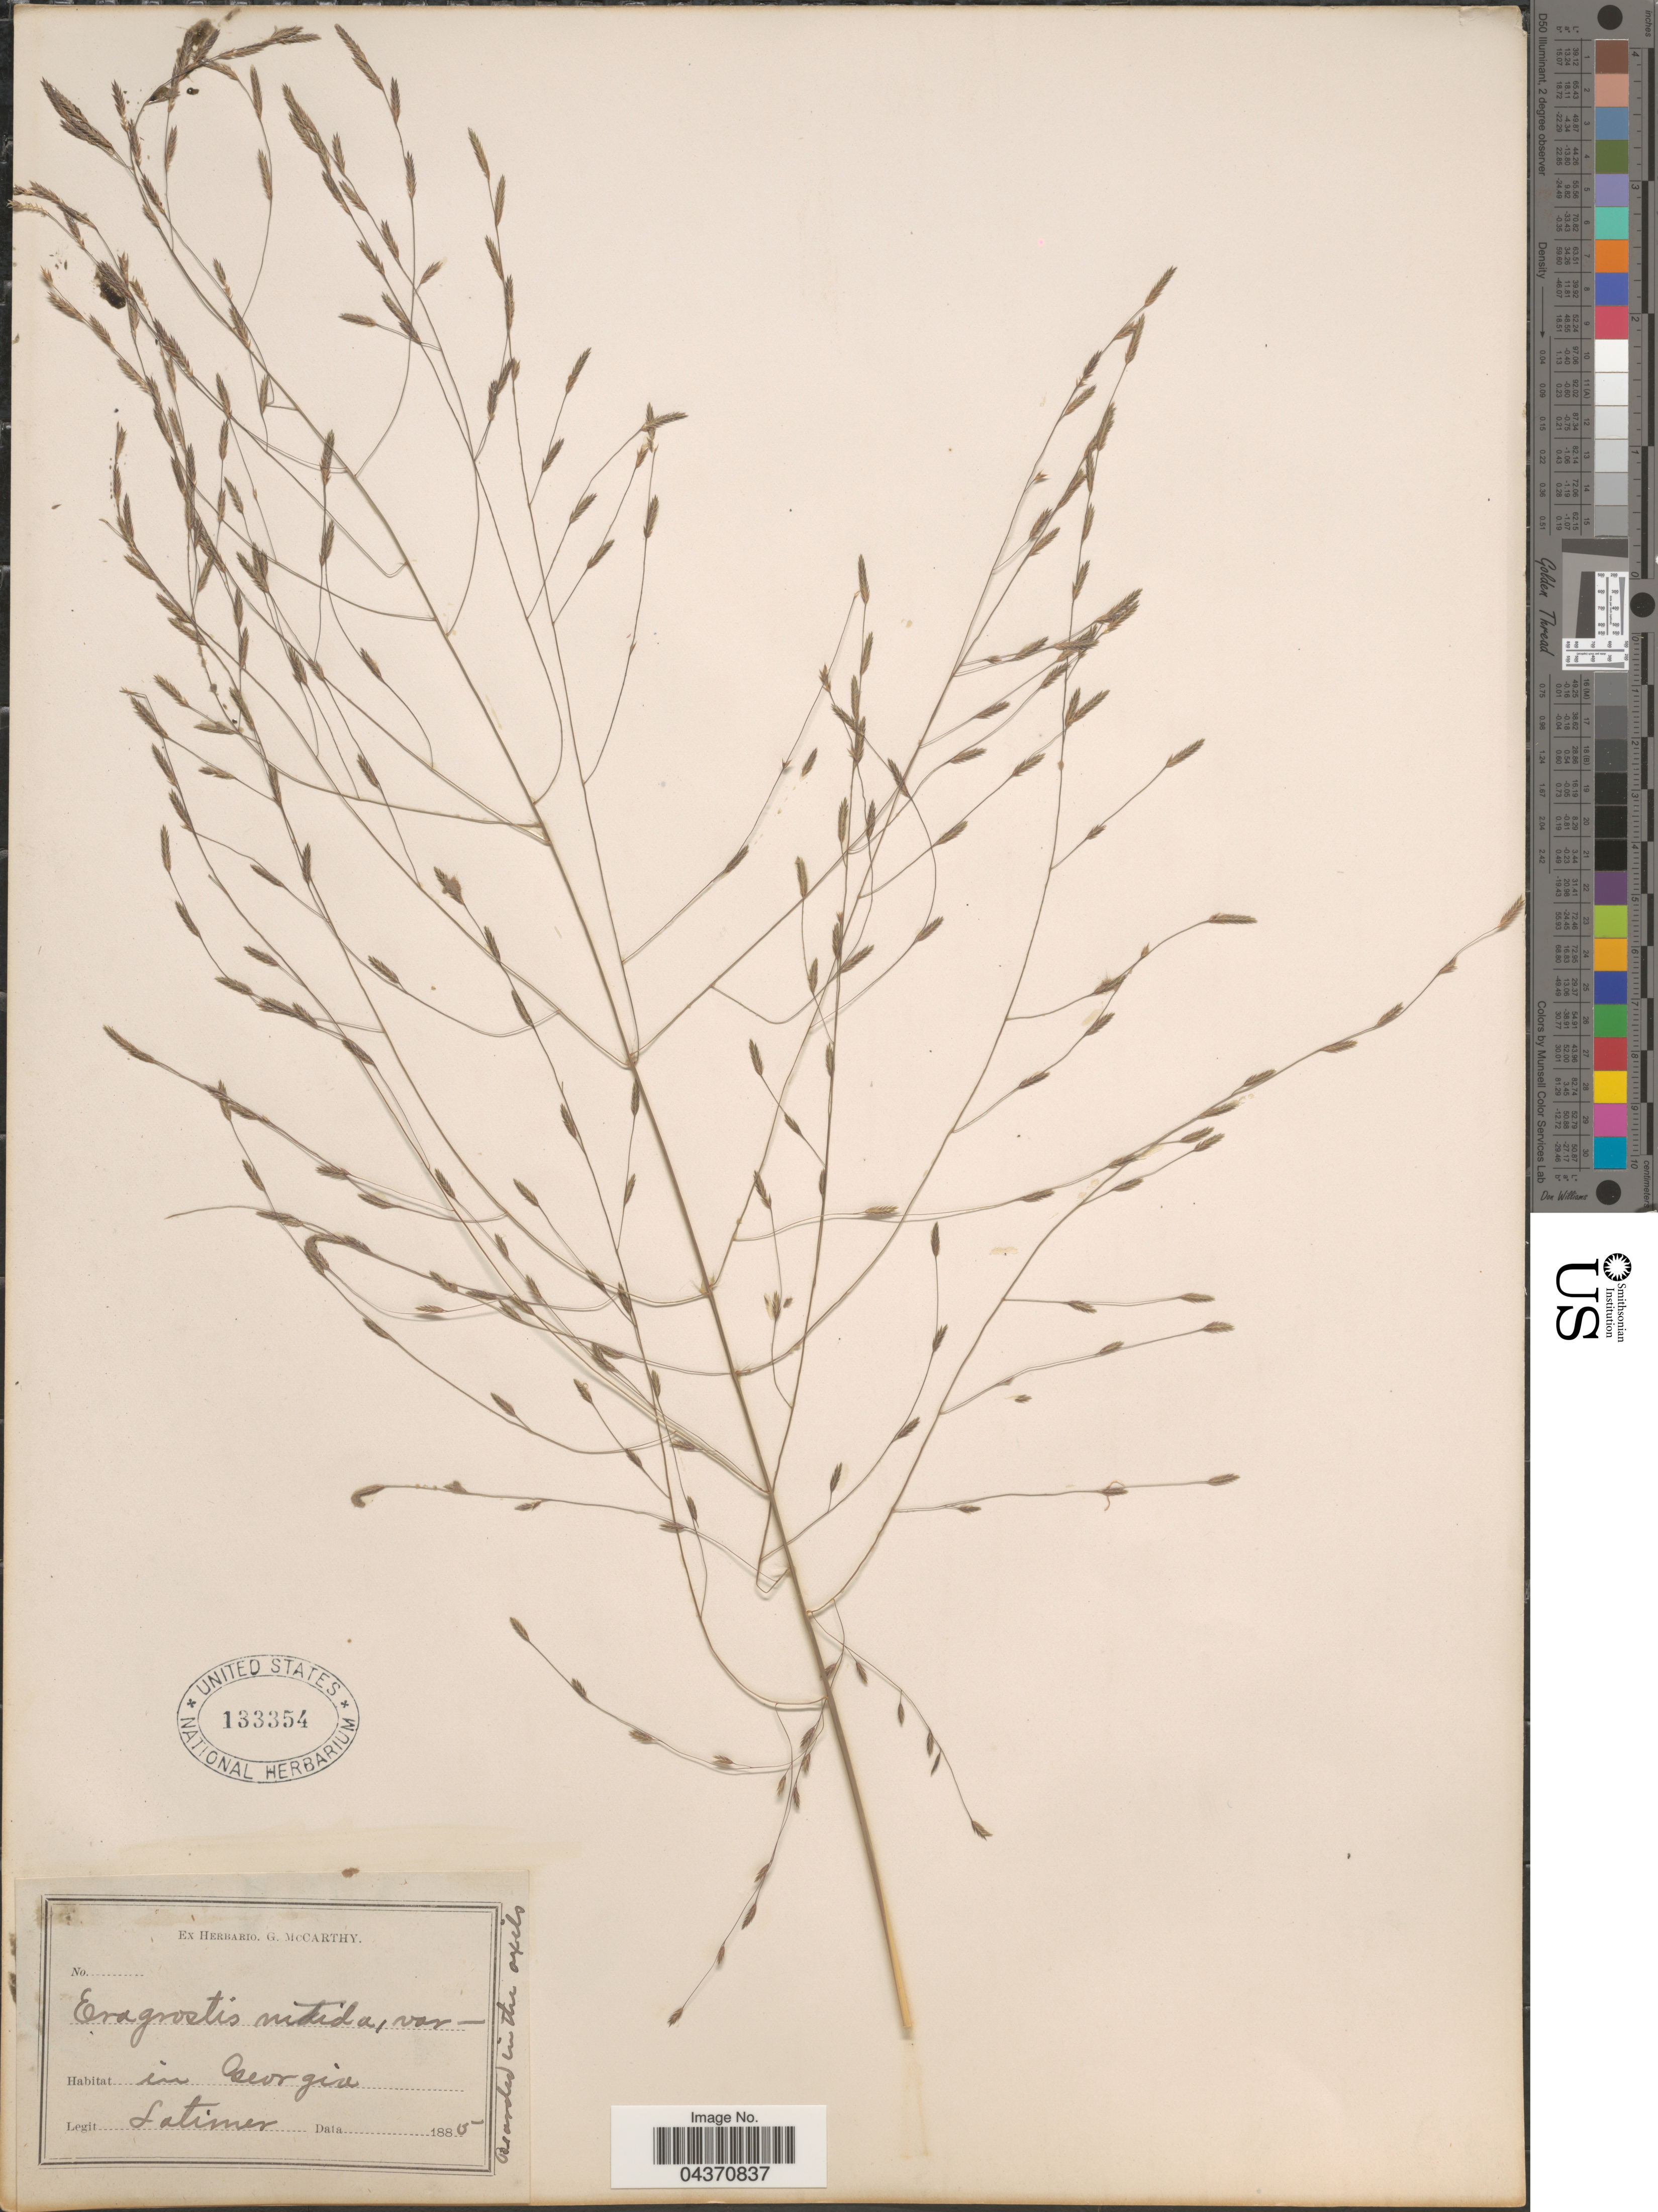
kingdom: Plantae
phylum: Tracheophyta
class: Liliopsida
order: Poales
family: Poaceae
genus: Eragrostis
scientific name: Eragrostis refracta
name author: (Muhl.) Scribn.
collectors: Latimer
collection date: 1885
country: United States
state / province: Georgia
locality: In Georgia.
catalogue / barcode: US 133354